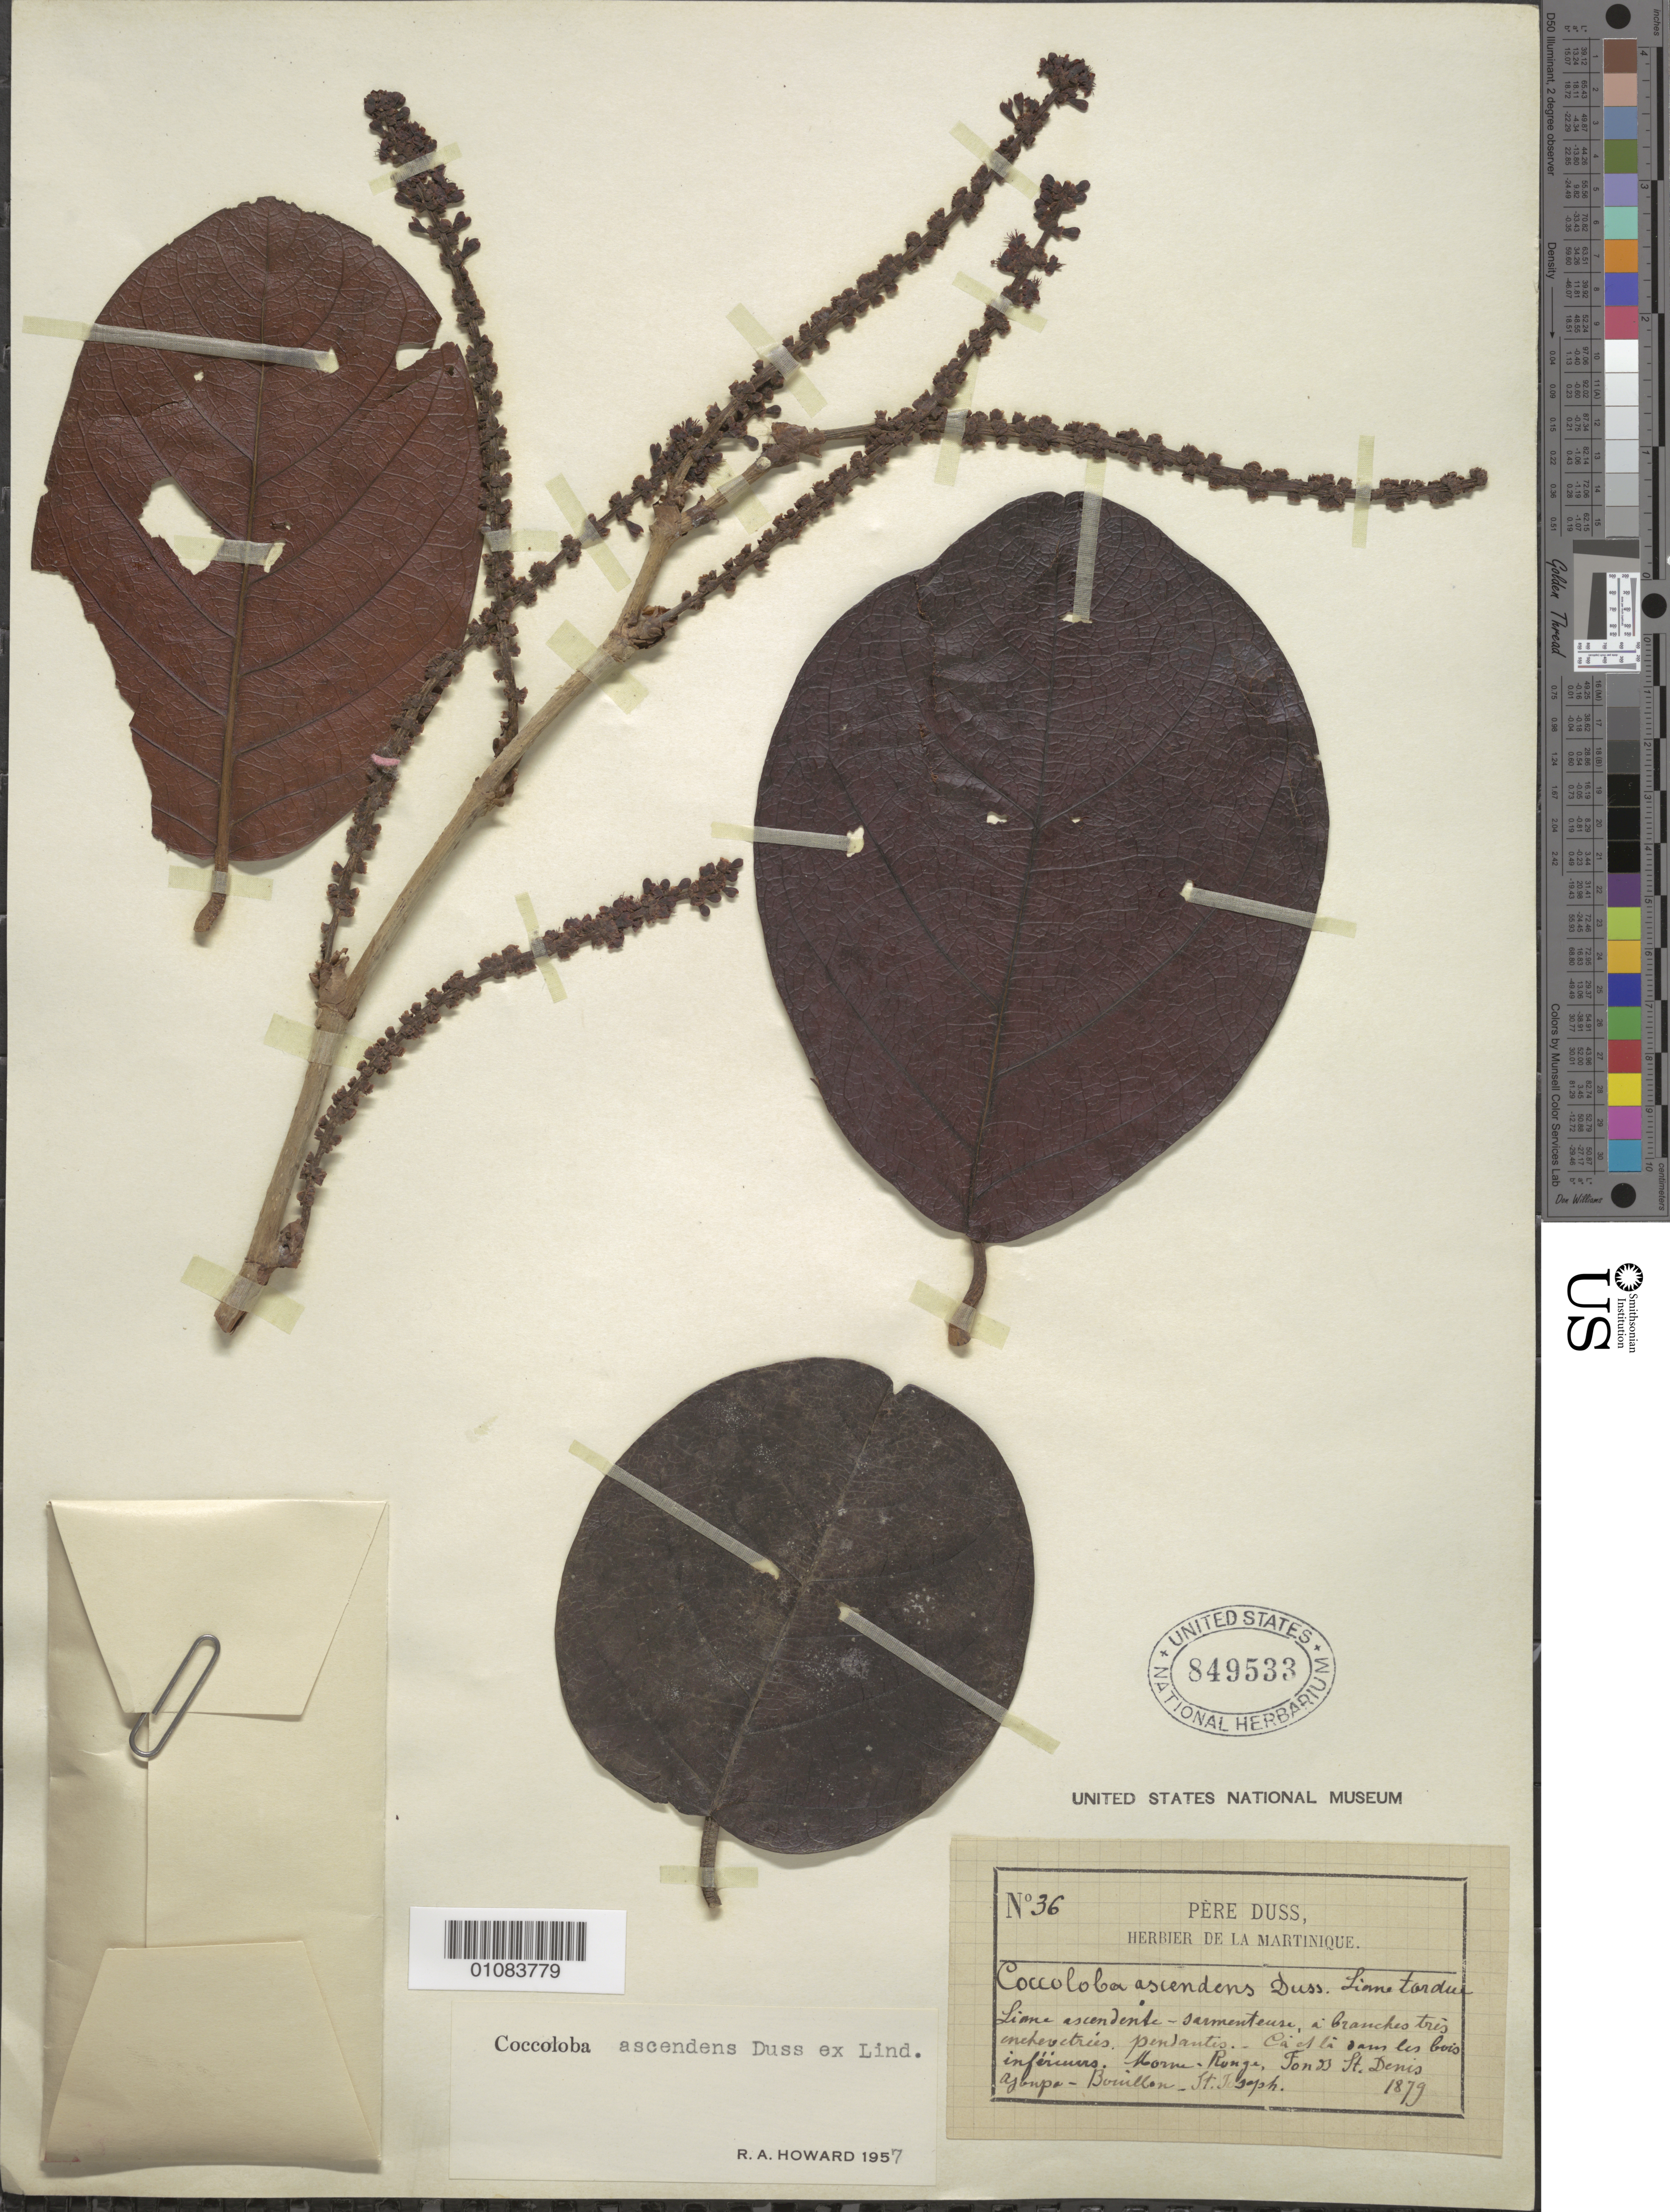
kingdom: Plantae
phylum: Tracheophyta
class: Magnoliopsida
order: Caryophyllales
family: Polygonaceae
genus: Coccoloba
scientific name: Coccoloba ascendens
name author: Duss ex Lindau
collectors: Père Duss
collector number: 36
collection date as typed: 1879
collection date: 1879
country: Martinique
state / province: Fort-de-France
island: Martinique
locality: Bouillon, Fonds St. Denis ajoupa, Morne Rouge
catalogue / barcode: US 849533